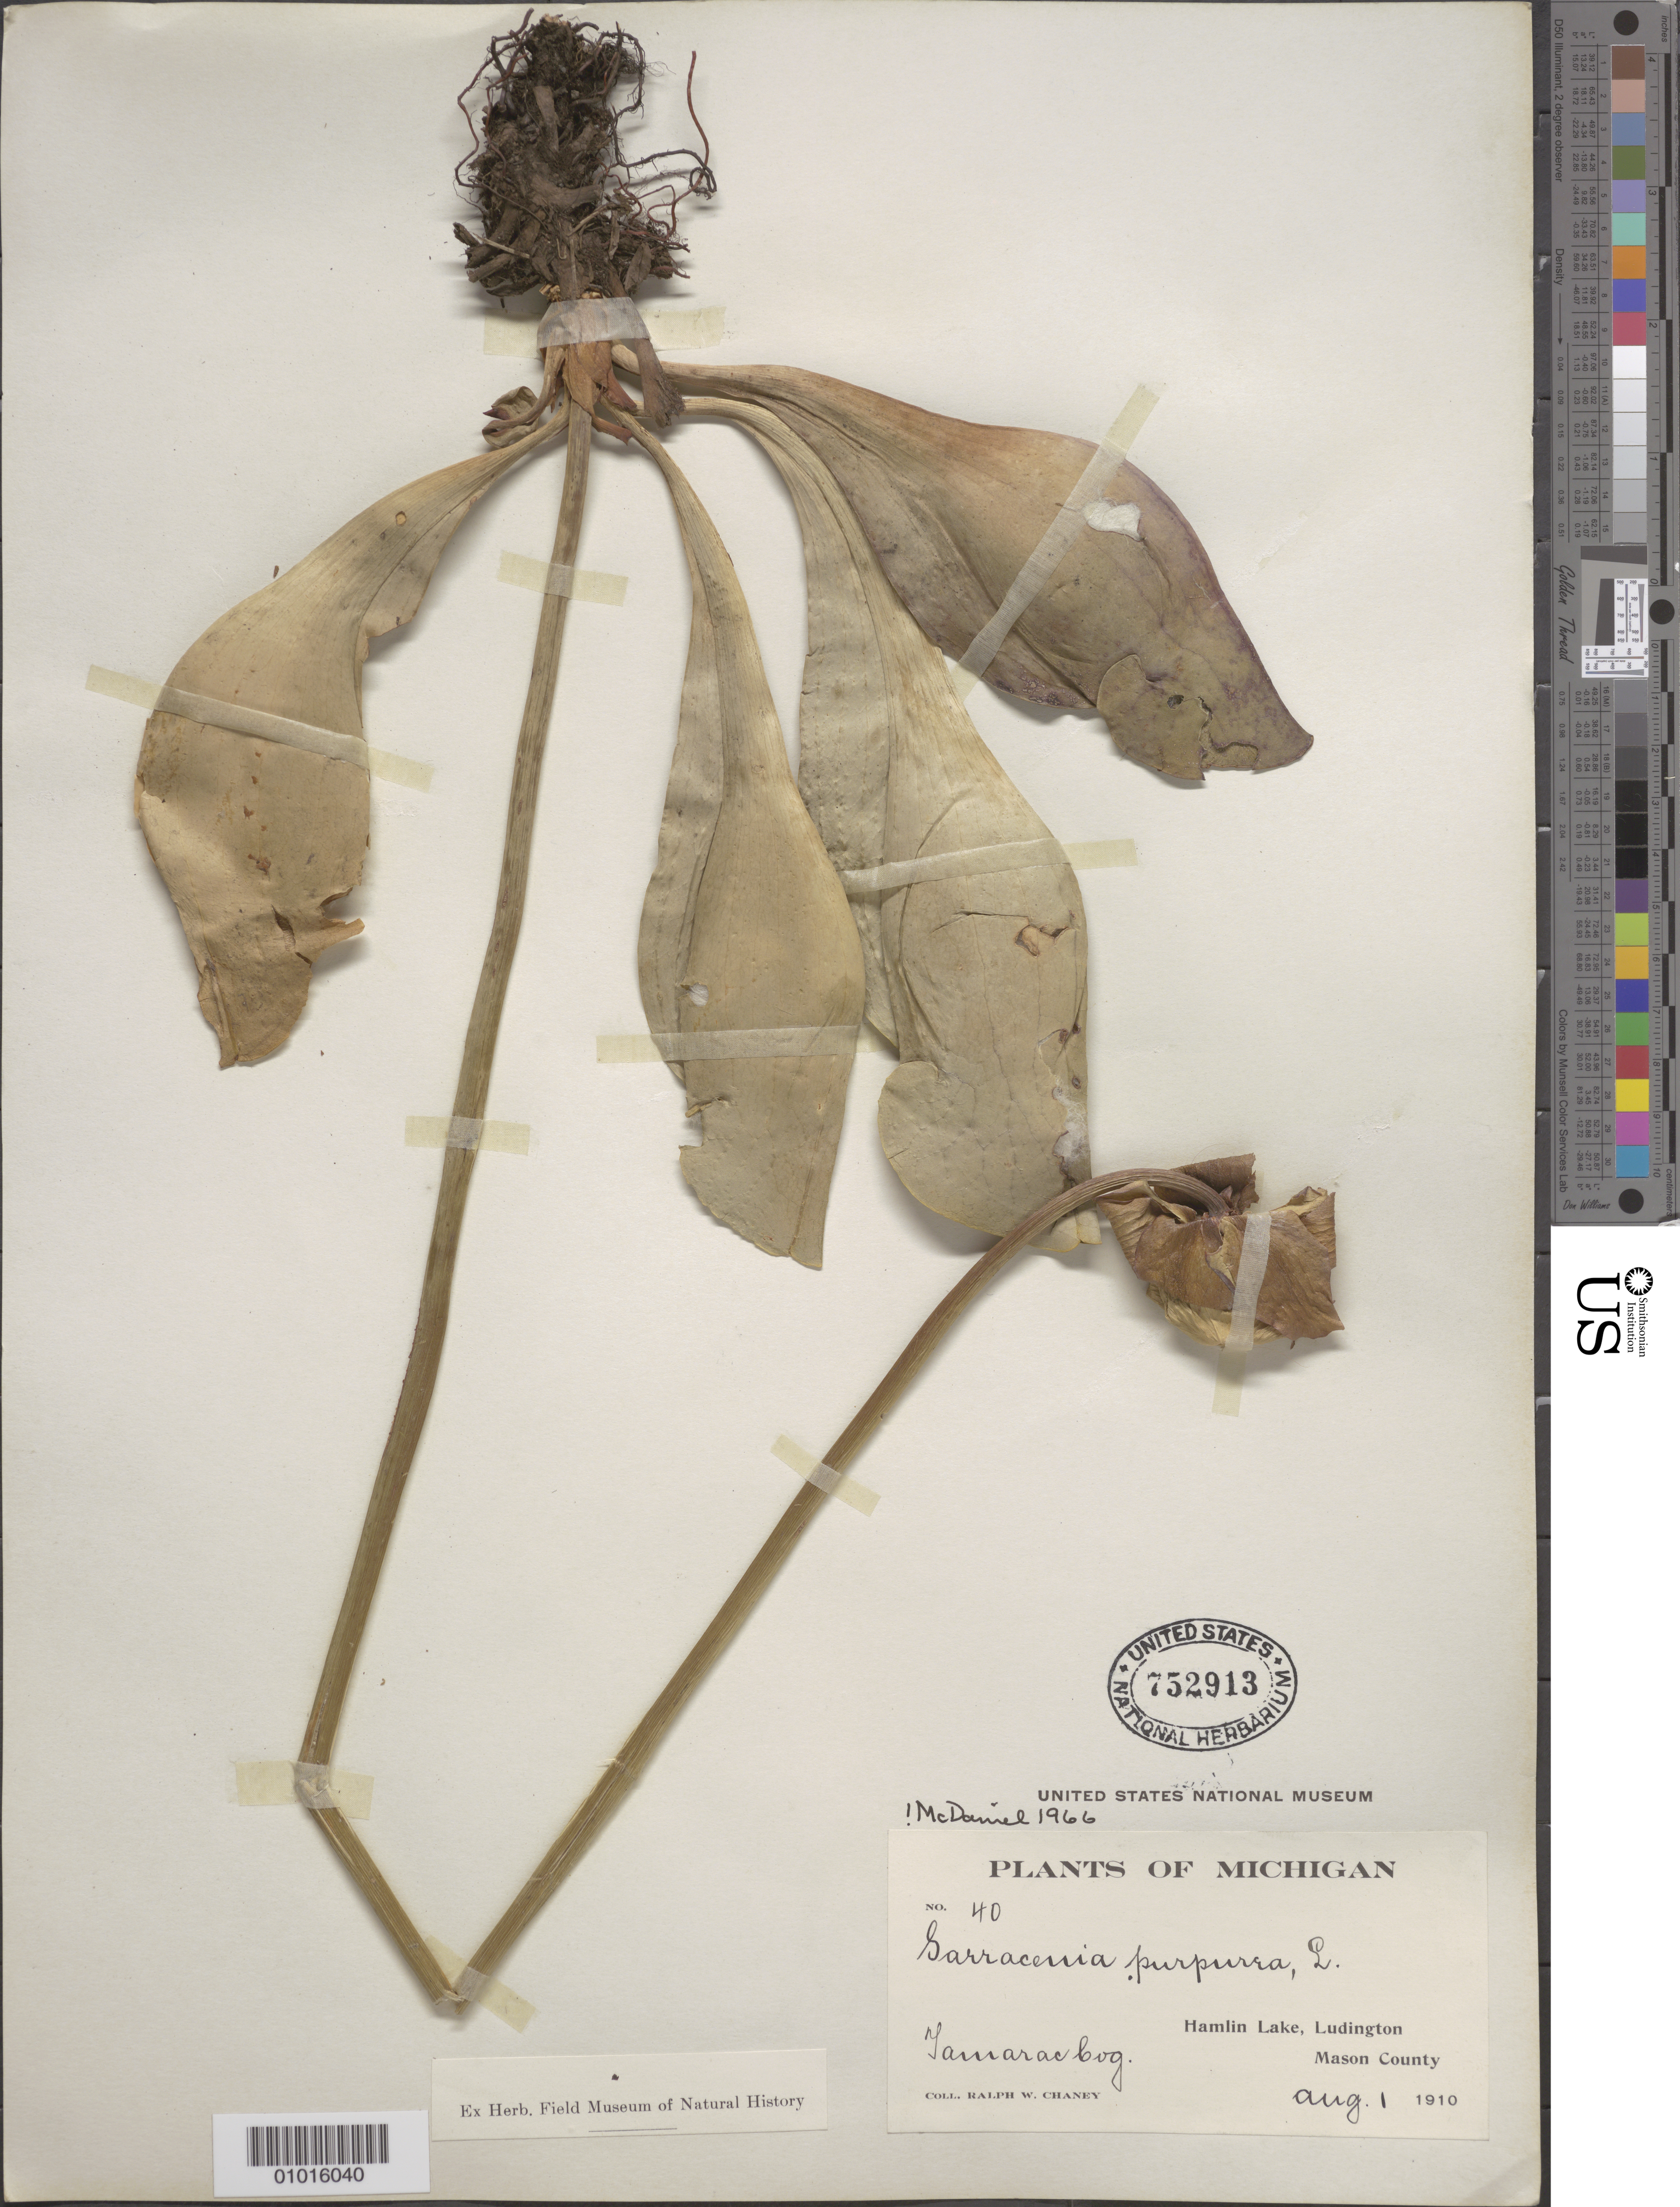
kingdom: Plantae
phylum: Tracheophyta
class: Magnoliopsida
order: Ericales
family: Sarraceniaceae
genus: Sarracenia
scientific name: Sarracenia purpurea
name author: L.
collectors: R. Chaney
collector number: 40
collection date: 1910-08-01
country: United States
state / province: Michigan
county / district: Mason County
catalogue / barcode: US 752913